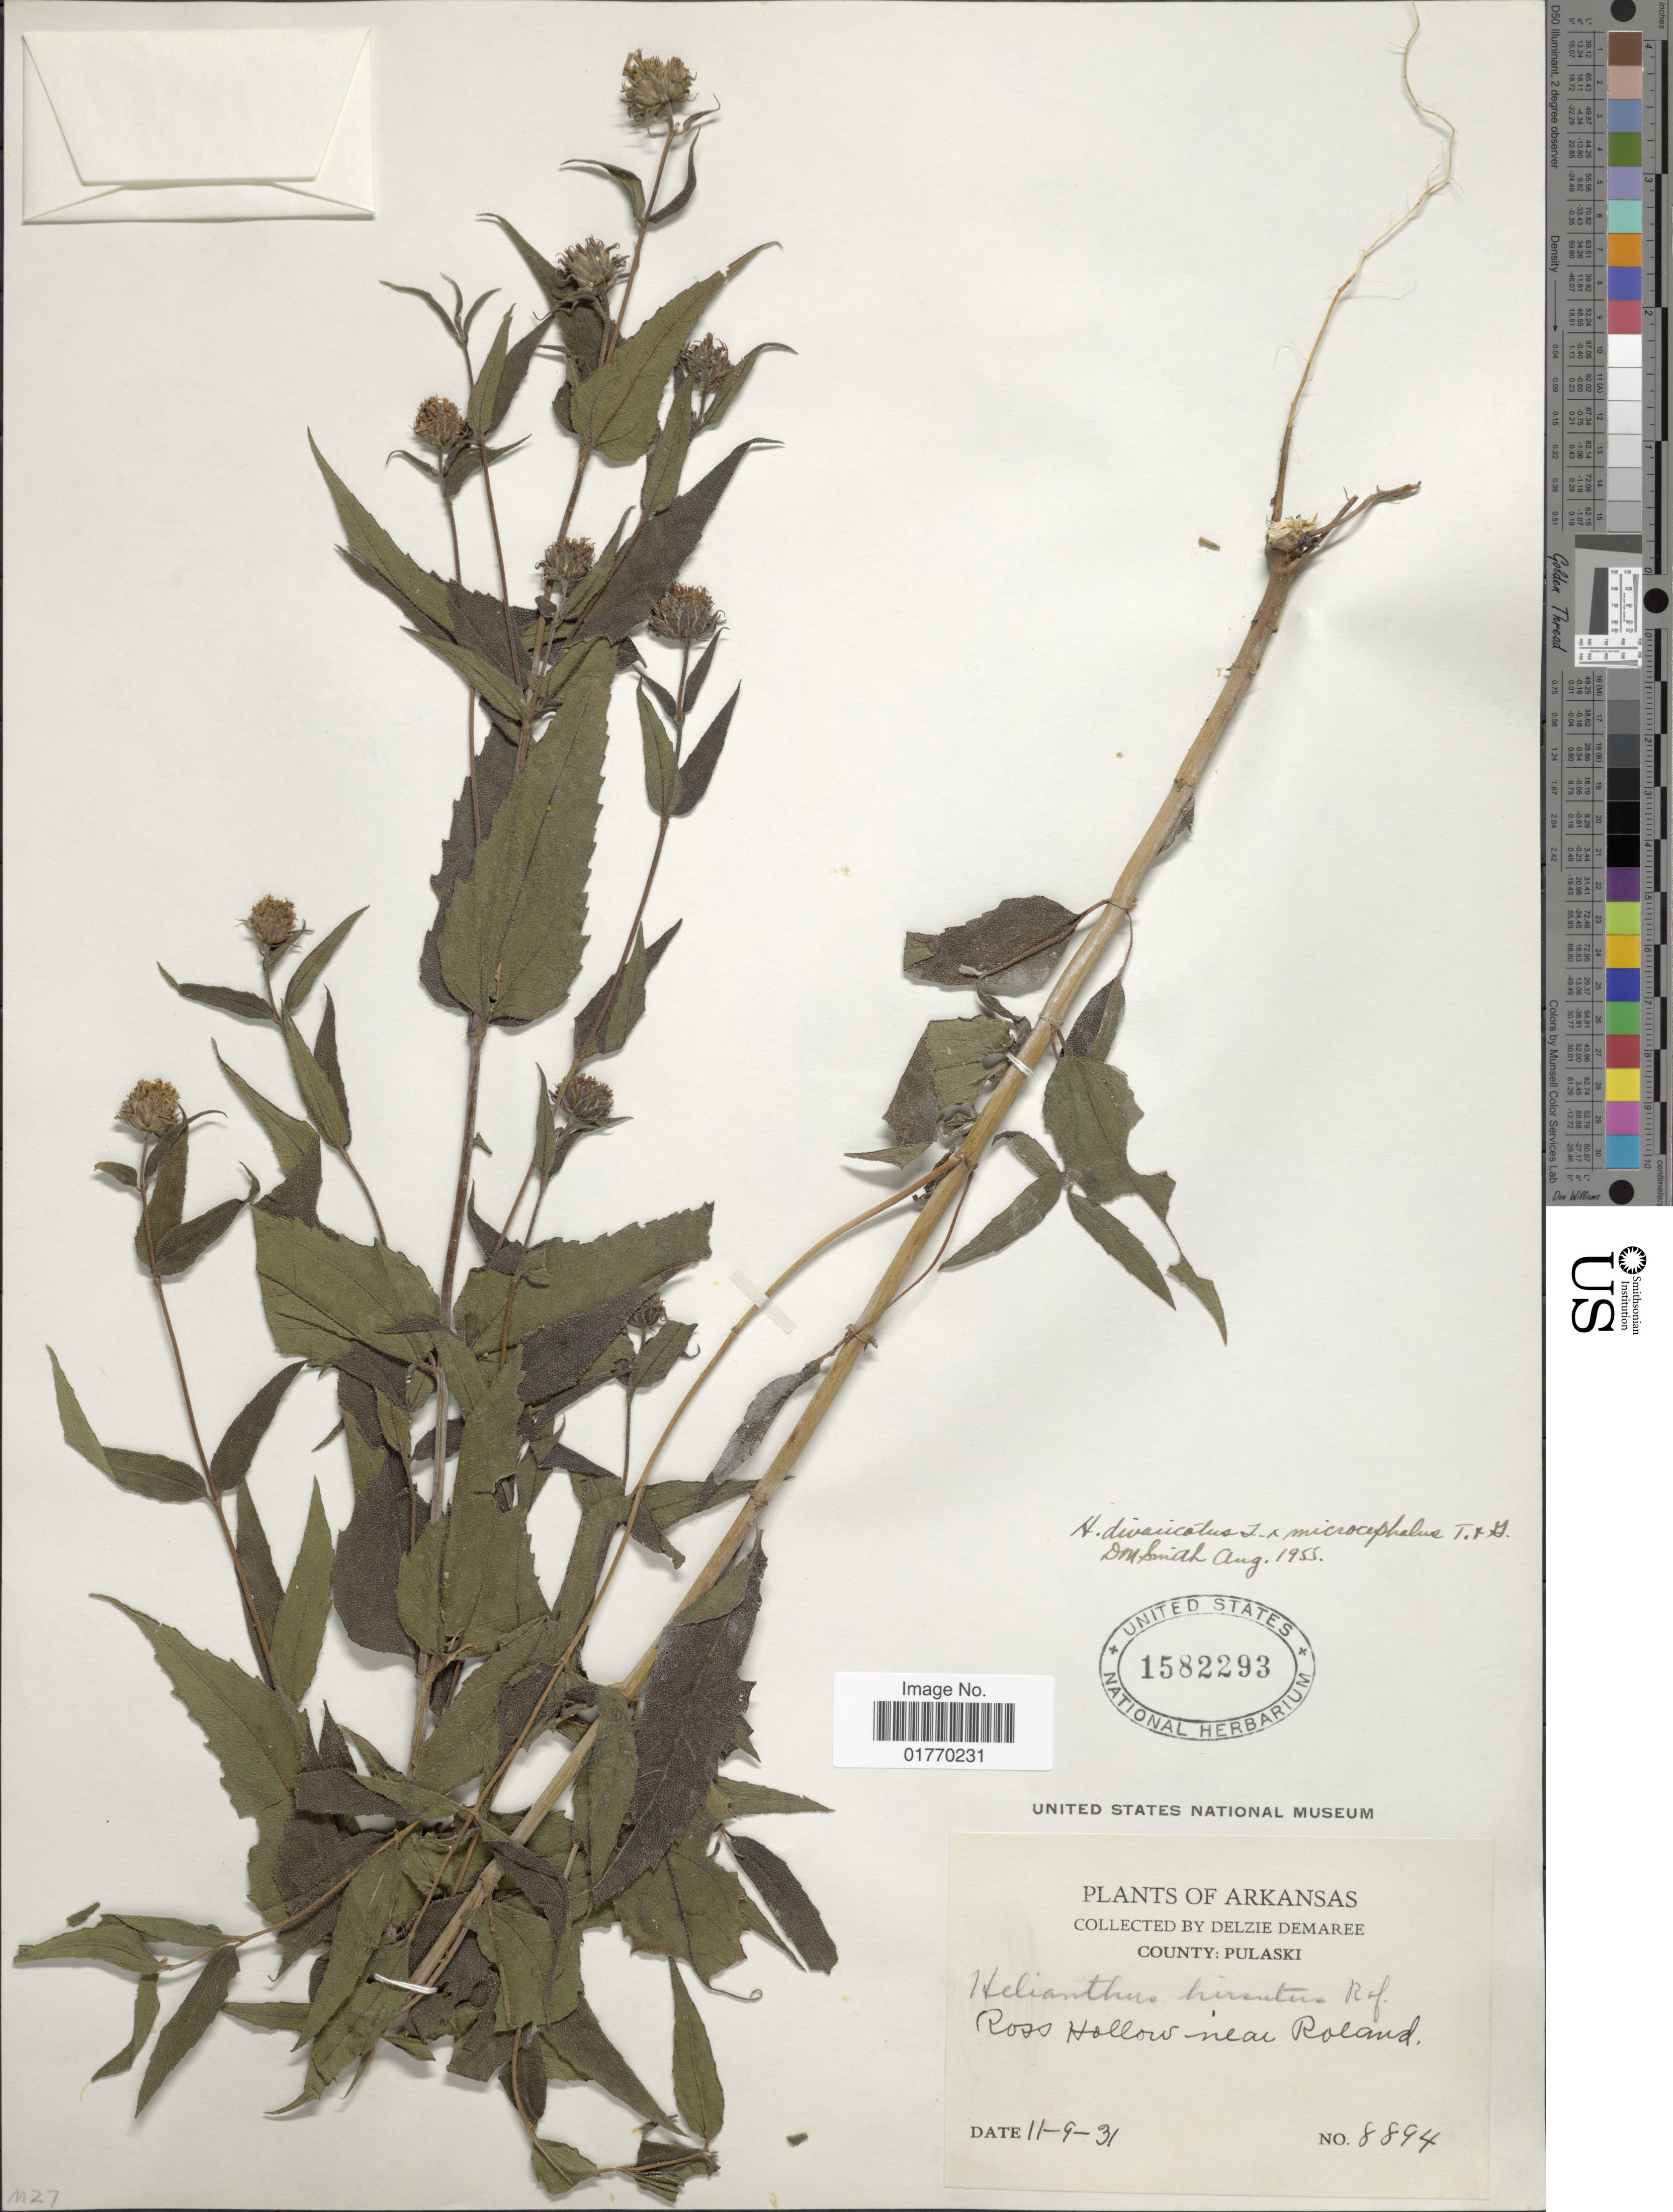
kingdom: Plantae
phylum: Tracheophyta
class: Magnoliopsida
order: Asterales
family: Asteraceae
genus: Helianthus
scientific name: Helianthus divaricatus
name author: L.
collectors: D. Demaree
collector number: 8894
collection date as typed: Transcribed d/m/y: 9/11/31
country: United States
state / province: Arkansas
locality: County: Pulaski, Ross Hollow near Roland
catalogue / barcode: US 1582293